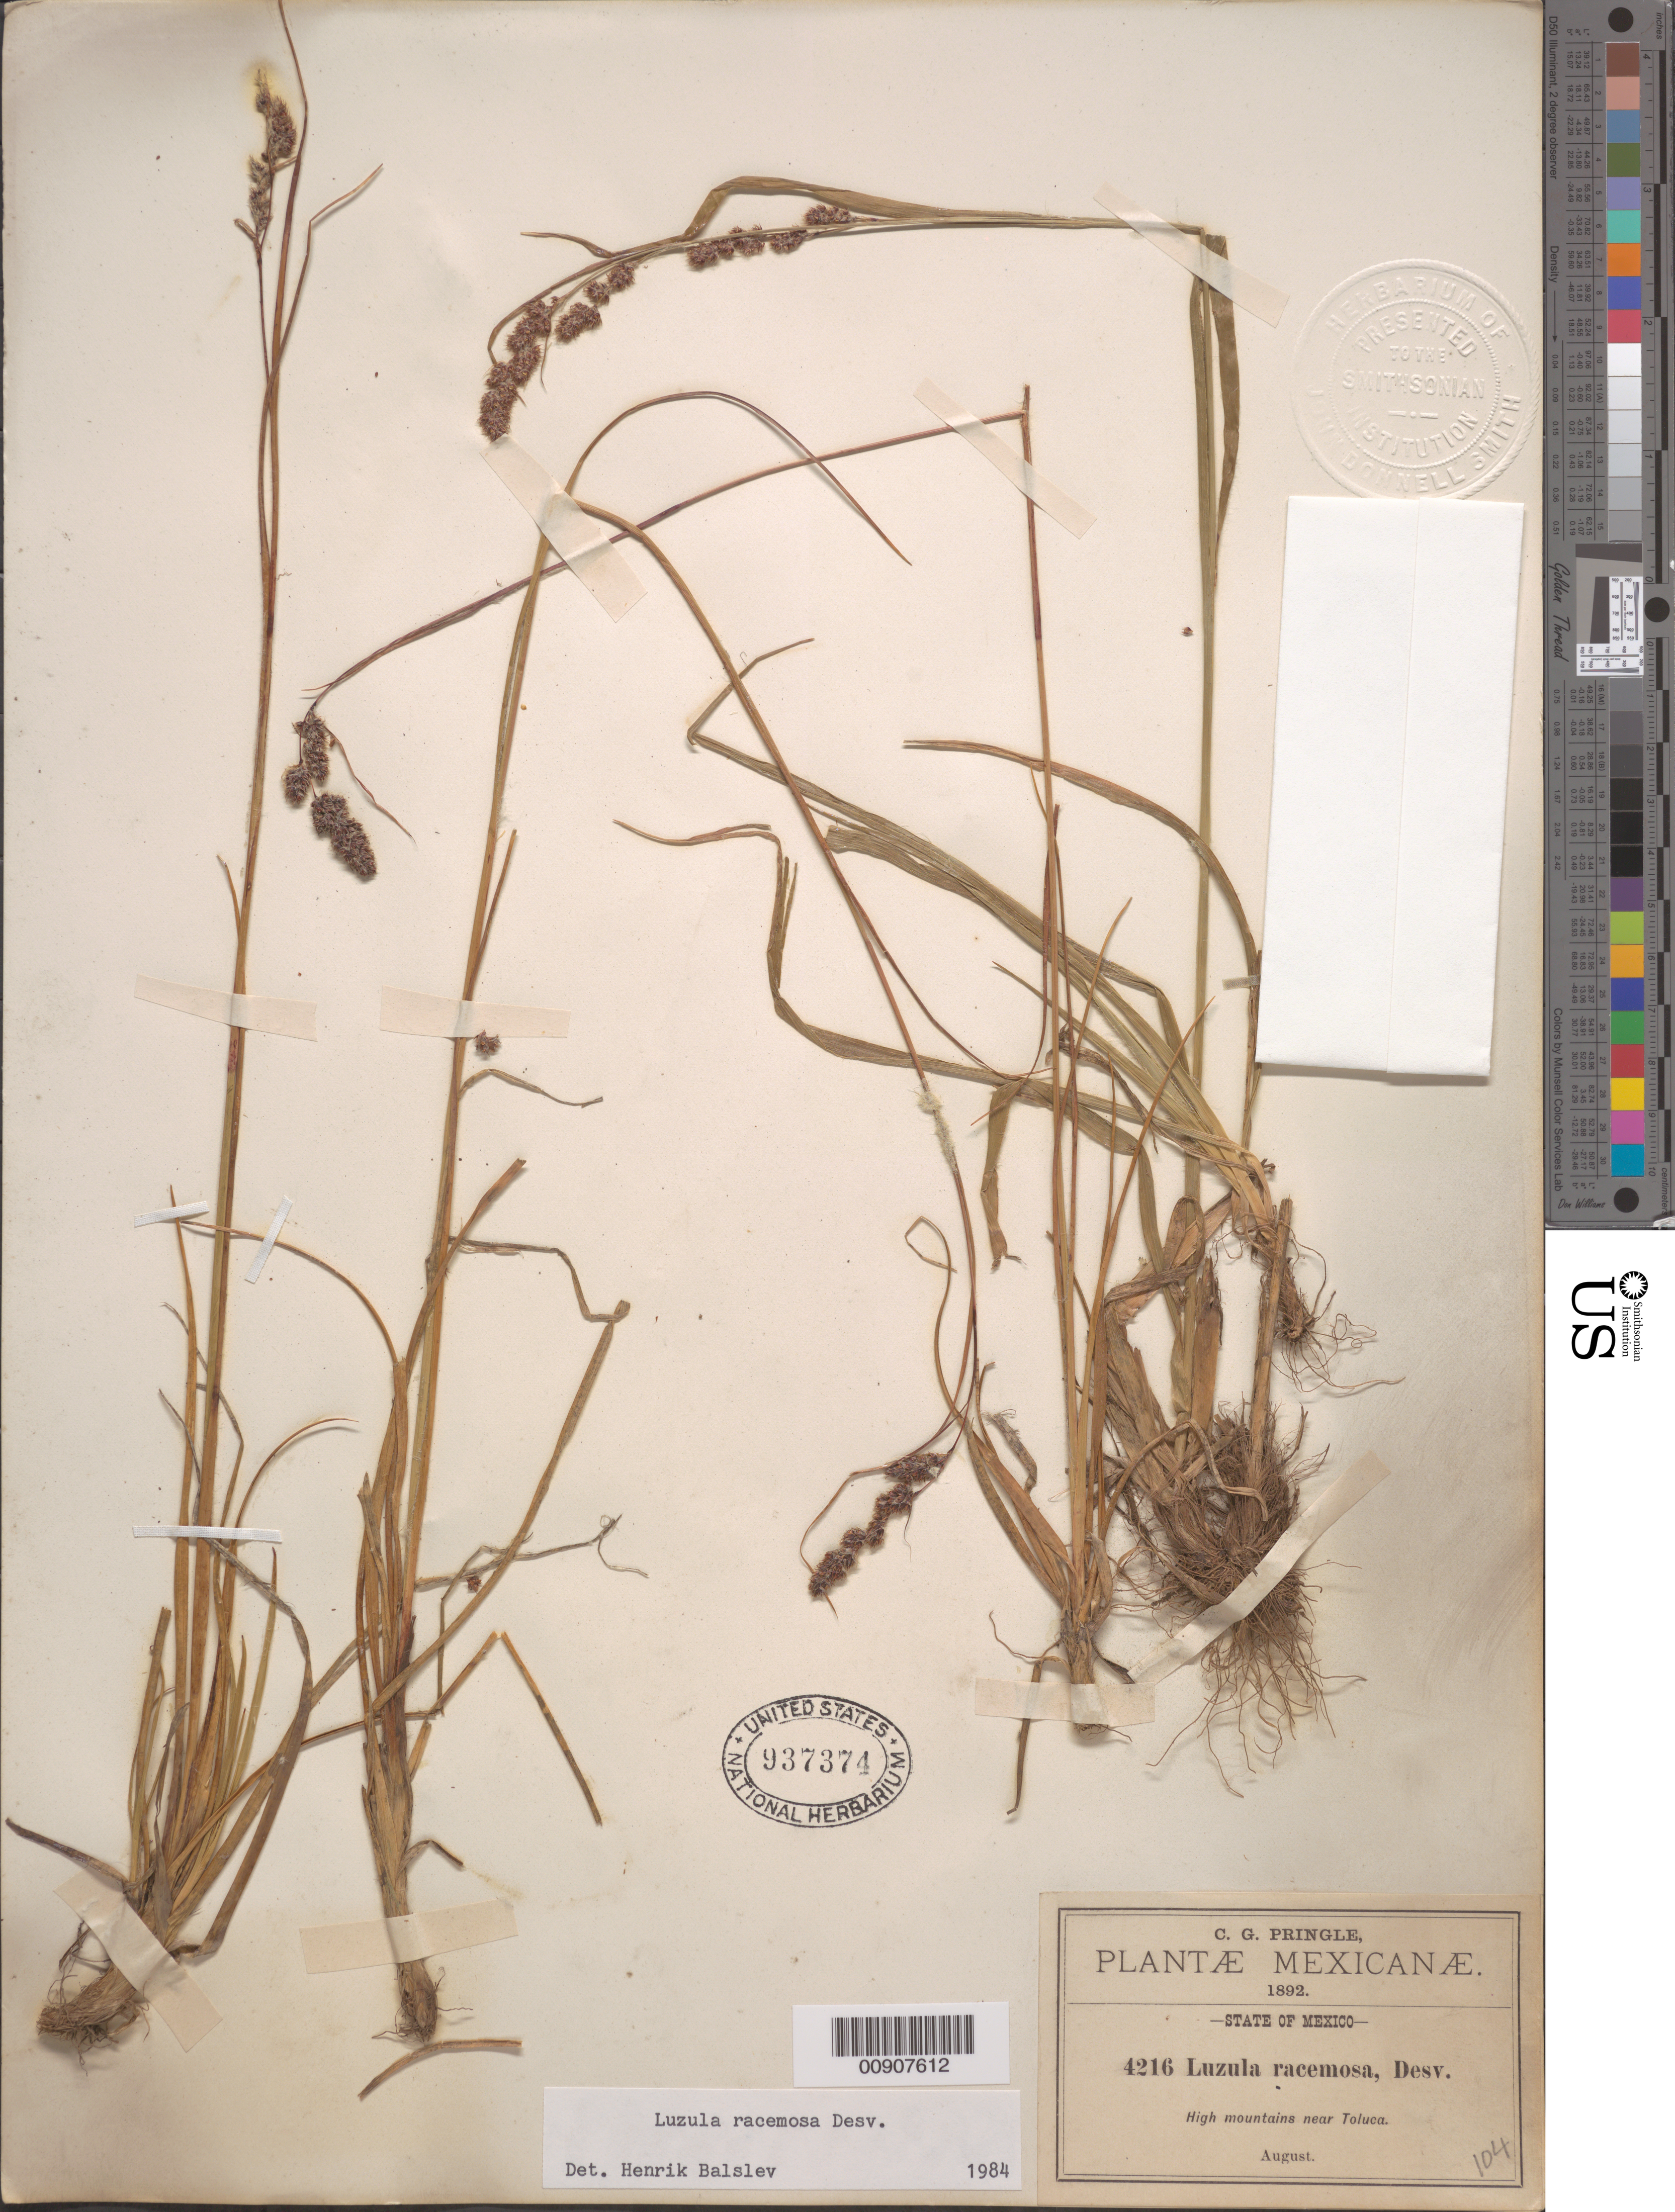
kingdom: Plantae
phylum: Tracheophyta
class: Liliopsida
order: Poales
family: Juncaceae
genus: Luzula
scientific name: Luzula racemosa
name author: Desv.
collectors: C. G. Pringle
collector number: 4216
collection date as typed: Aug 1892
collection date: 1892-08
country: Mexico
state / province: México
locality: High Mountains near Toluca, State of México.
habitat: High Mountains.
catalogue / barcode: US 937374